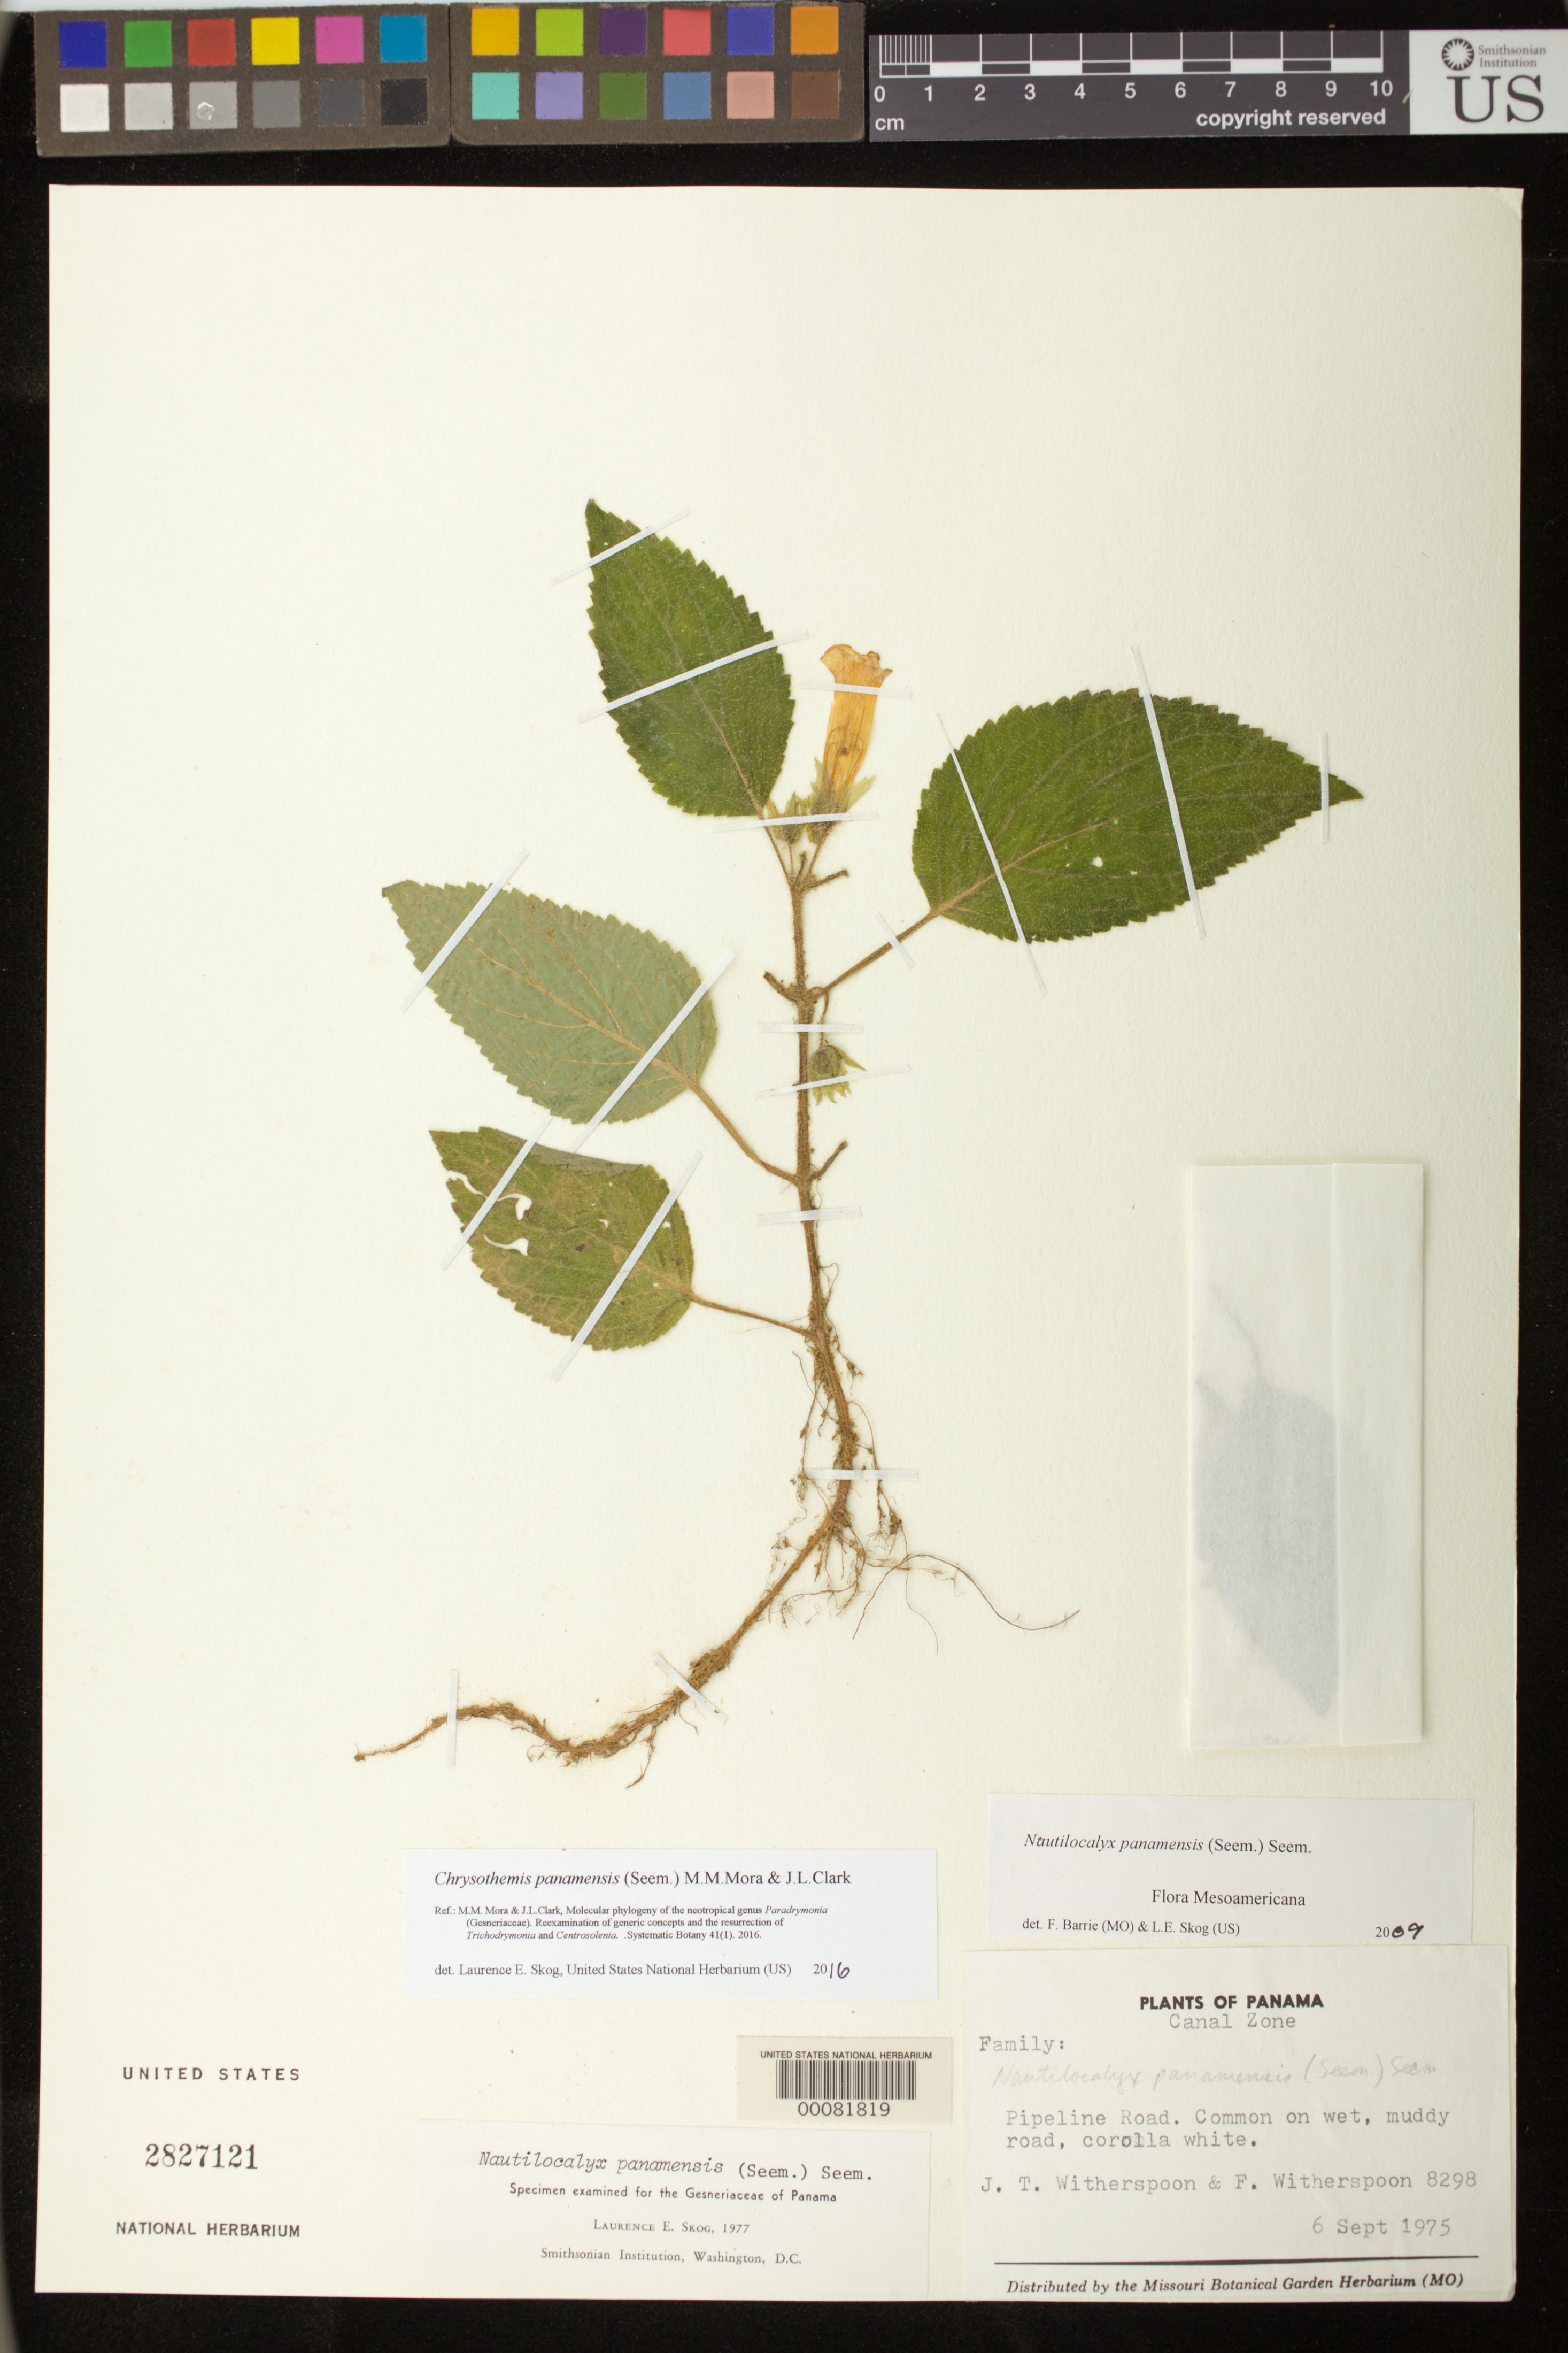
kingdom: Plantae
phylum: Tracheophyta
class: Magnoliopsida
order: Lamiales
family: Gesneriaceae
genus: Chrysothemis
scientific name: Chrysothemis panamensis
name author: (Seem.) M.M. Mora & J.L. Clark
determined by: Skog, Laurence E.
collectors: J. Witherspoon & F. Witherspoon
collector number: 8298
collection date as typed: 06 Sep 1975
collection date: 1975-09-06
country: Panama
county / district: Canal Zone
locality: Pipeline road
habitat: Common on wet, muddy road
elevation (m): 50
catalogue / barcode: US 2827121